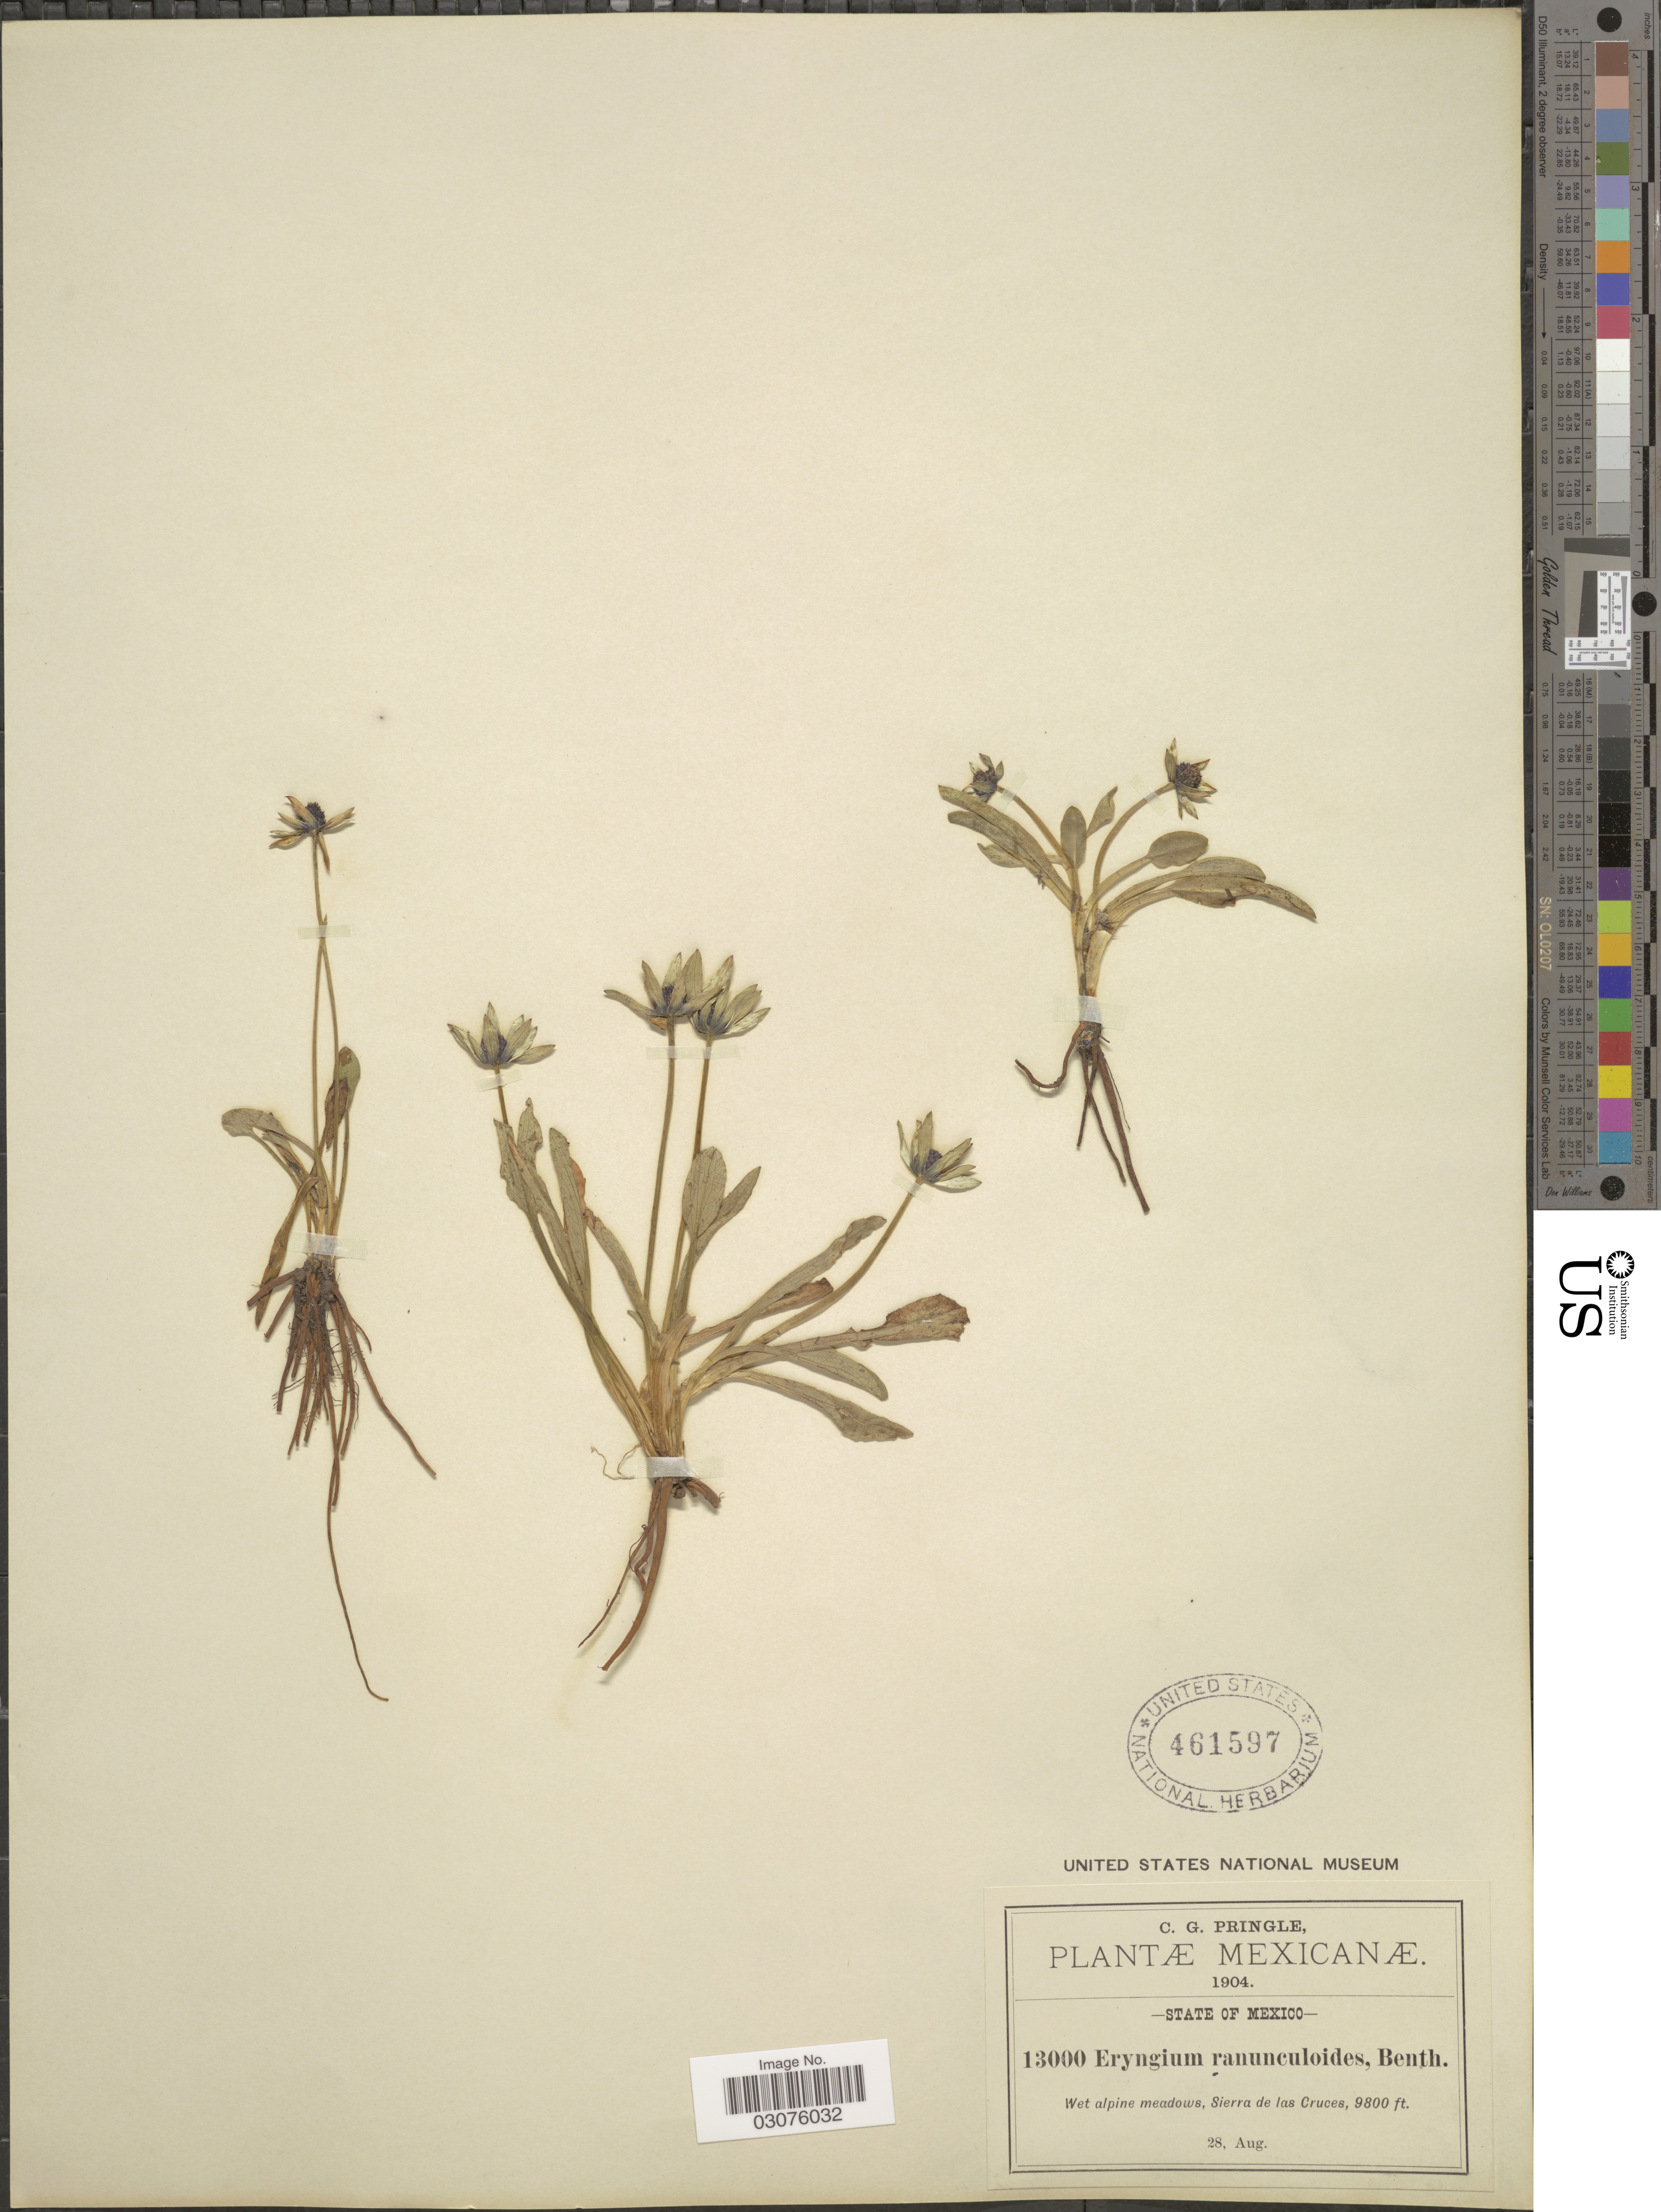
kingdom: Plantae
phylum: Tracheophyta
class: Magnoliopsida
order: Apiales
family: Apiaceae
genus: Eryngium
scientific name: Eryngium ranunculoides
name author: Benth.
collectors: C. G. Pringle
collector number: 13000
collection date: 1904-08-28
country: Mexico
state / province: México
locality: State of Mexico. Wet alpine meadows, Sierra de las Cruces.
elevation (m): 2987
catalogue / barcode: US 461597